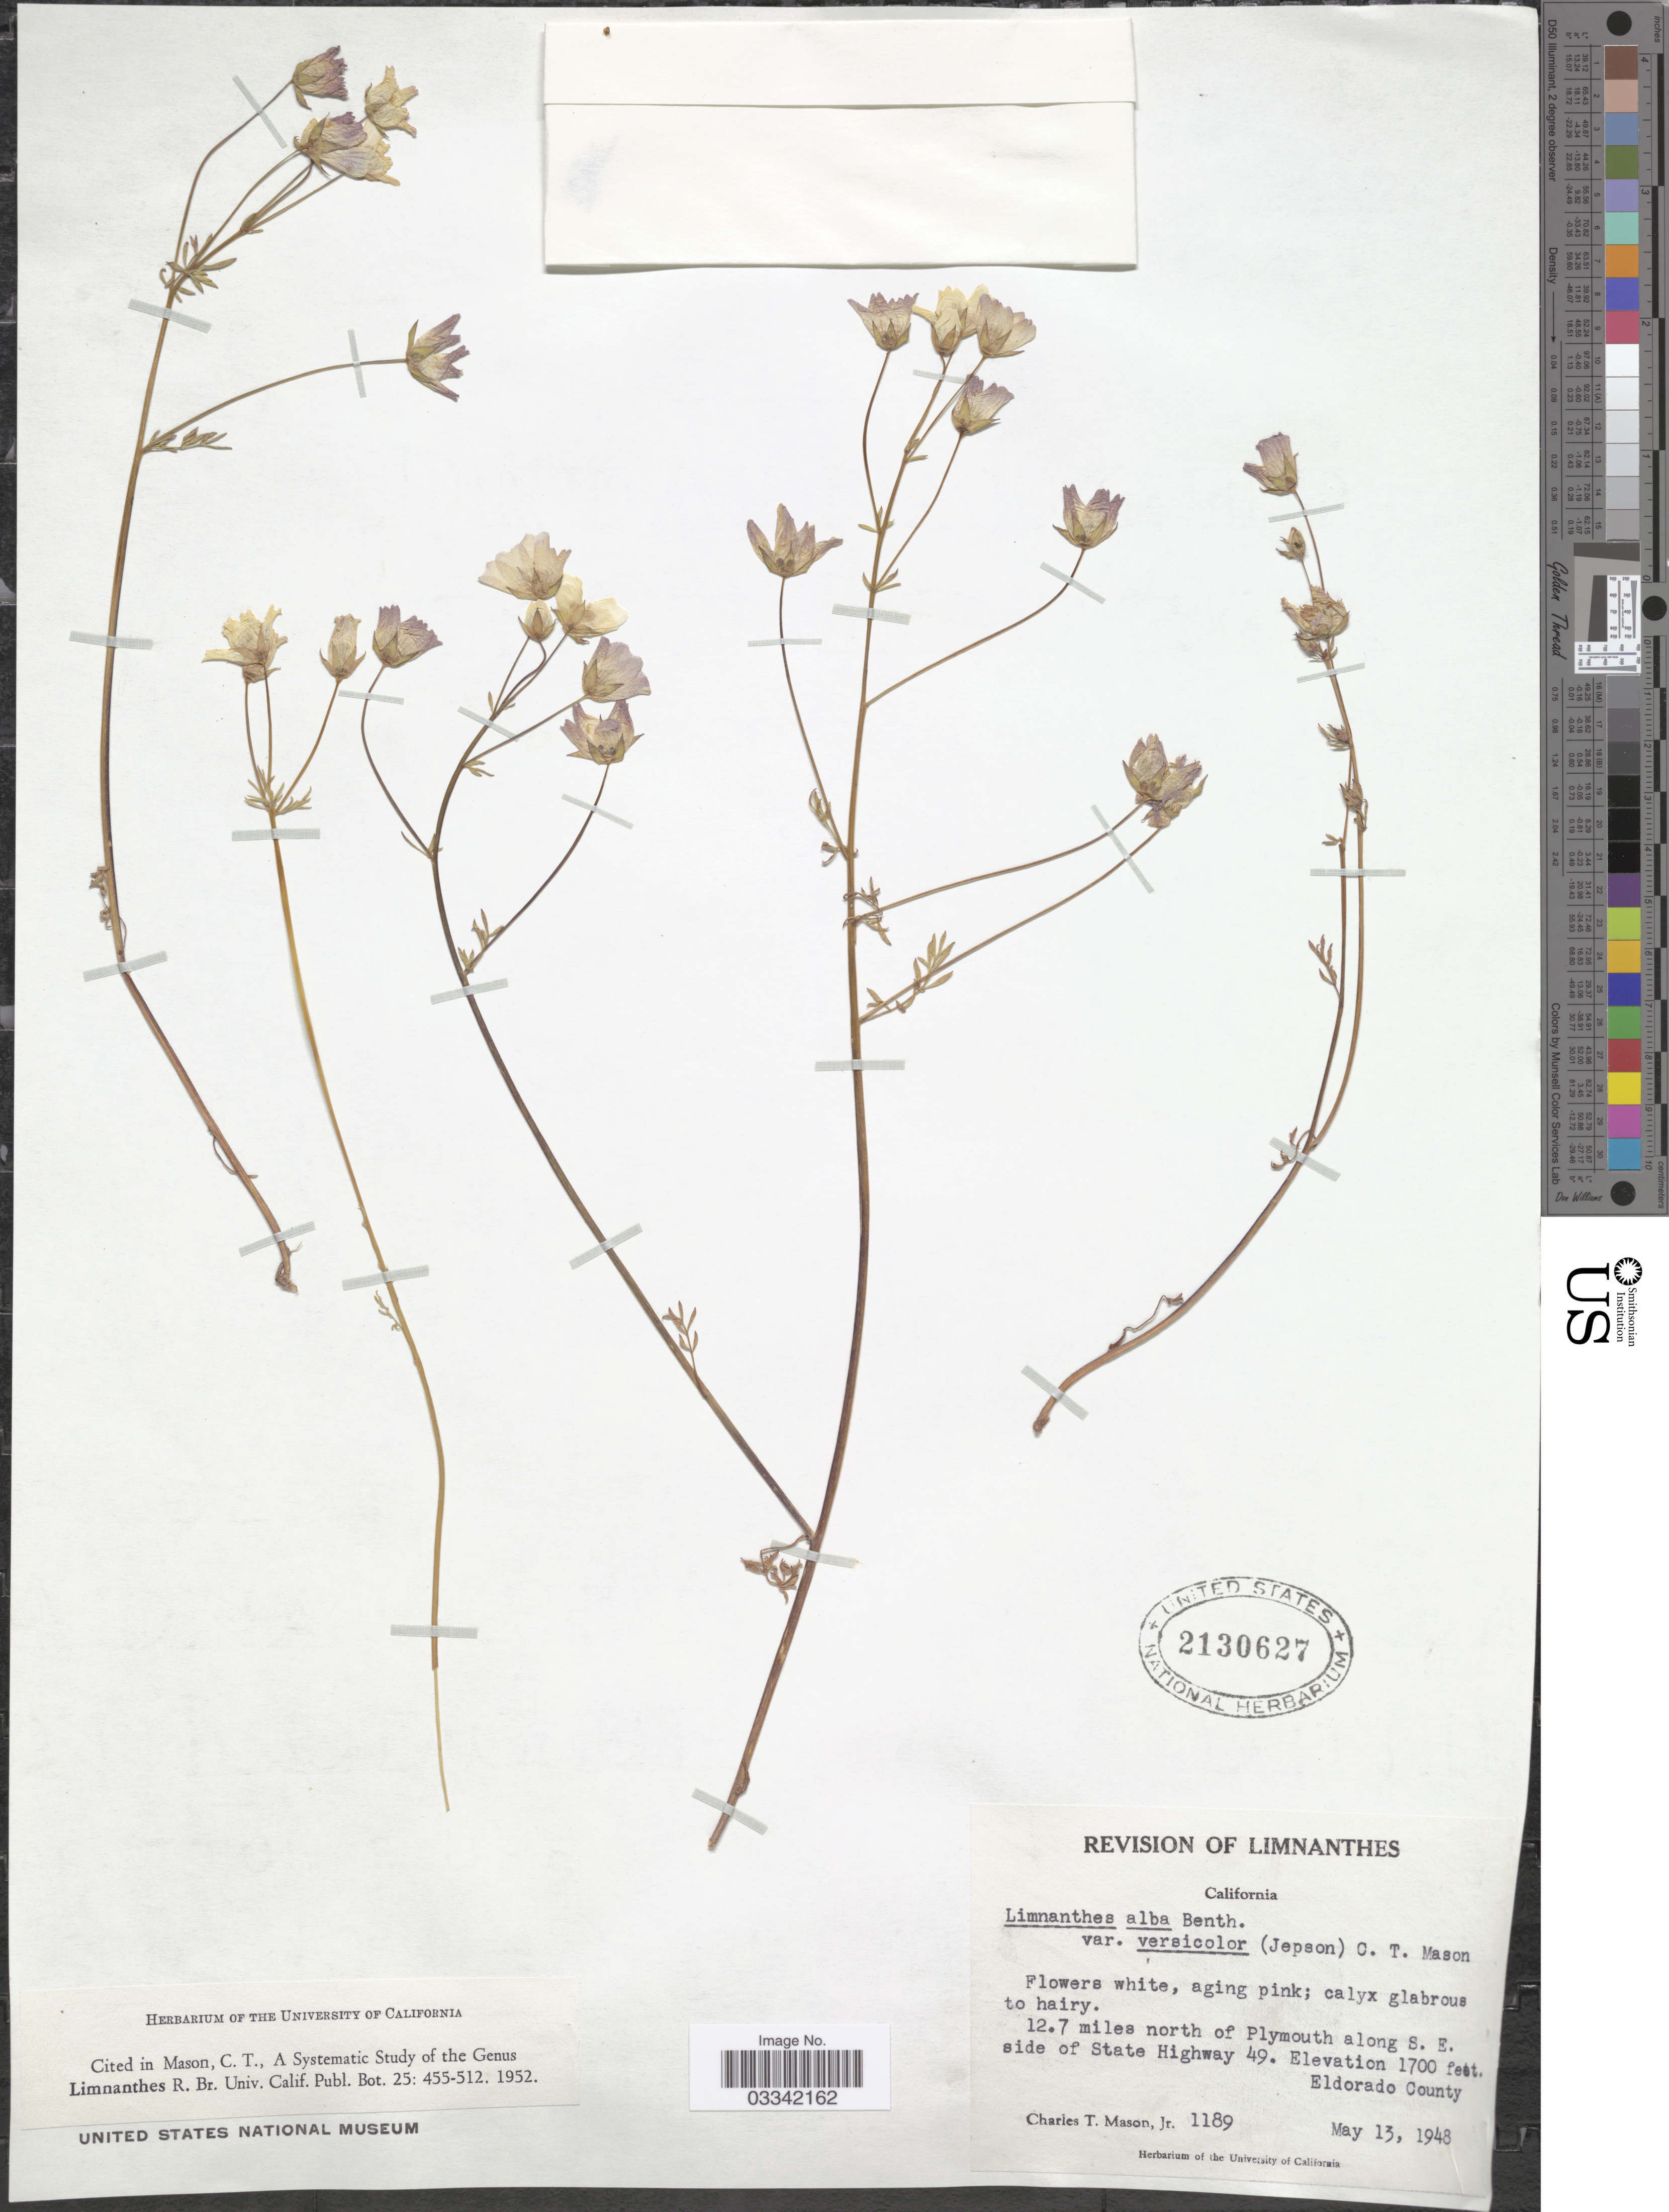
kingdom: Plantae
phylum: Tracheophyta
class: Magnoliopsida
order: Brassicales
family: Limnanthaceae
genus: Limnanthes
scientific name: Limnanthes alba var. versicolor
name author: (Greene) C.T. Mason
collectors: C. Mason Jr.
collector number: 1189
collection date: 1948-05-13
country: United States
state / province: California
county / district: El Dorado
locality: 12.7 miles north of Plymouth along S.E. side of State Highway 49, Eldorado County.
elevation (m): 518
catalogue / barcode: US 2130627